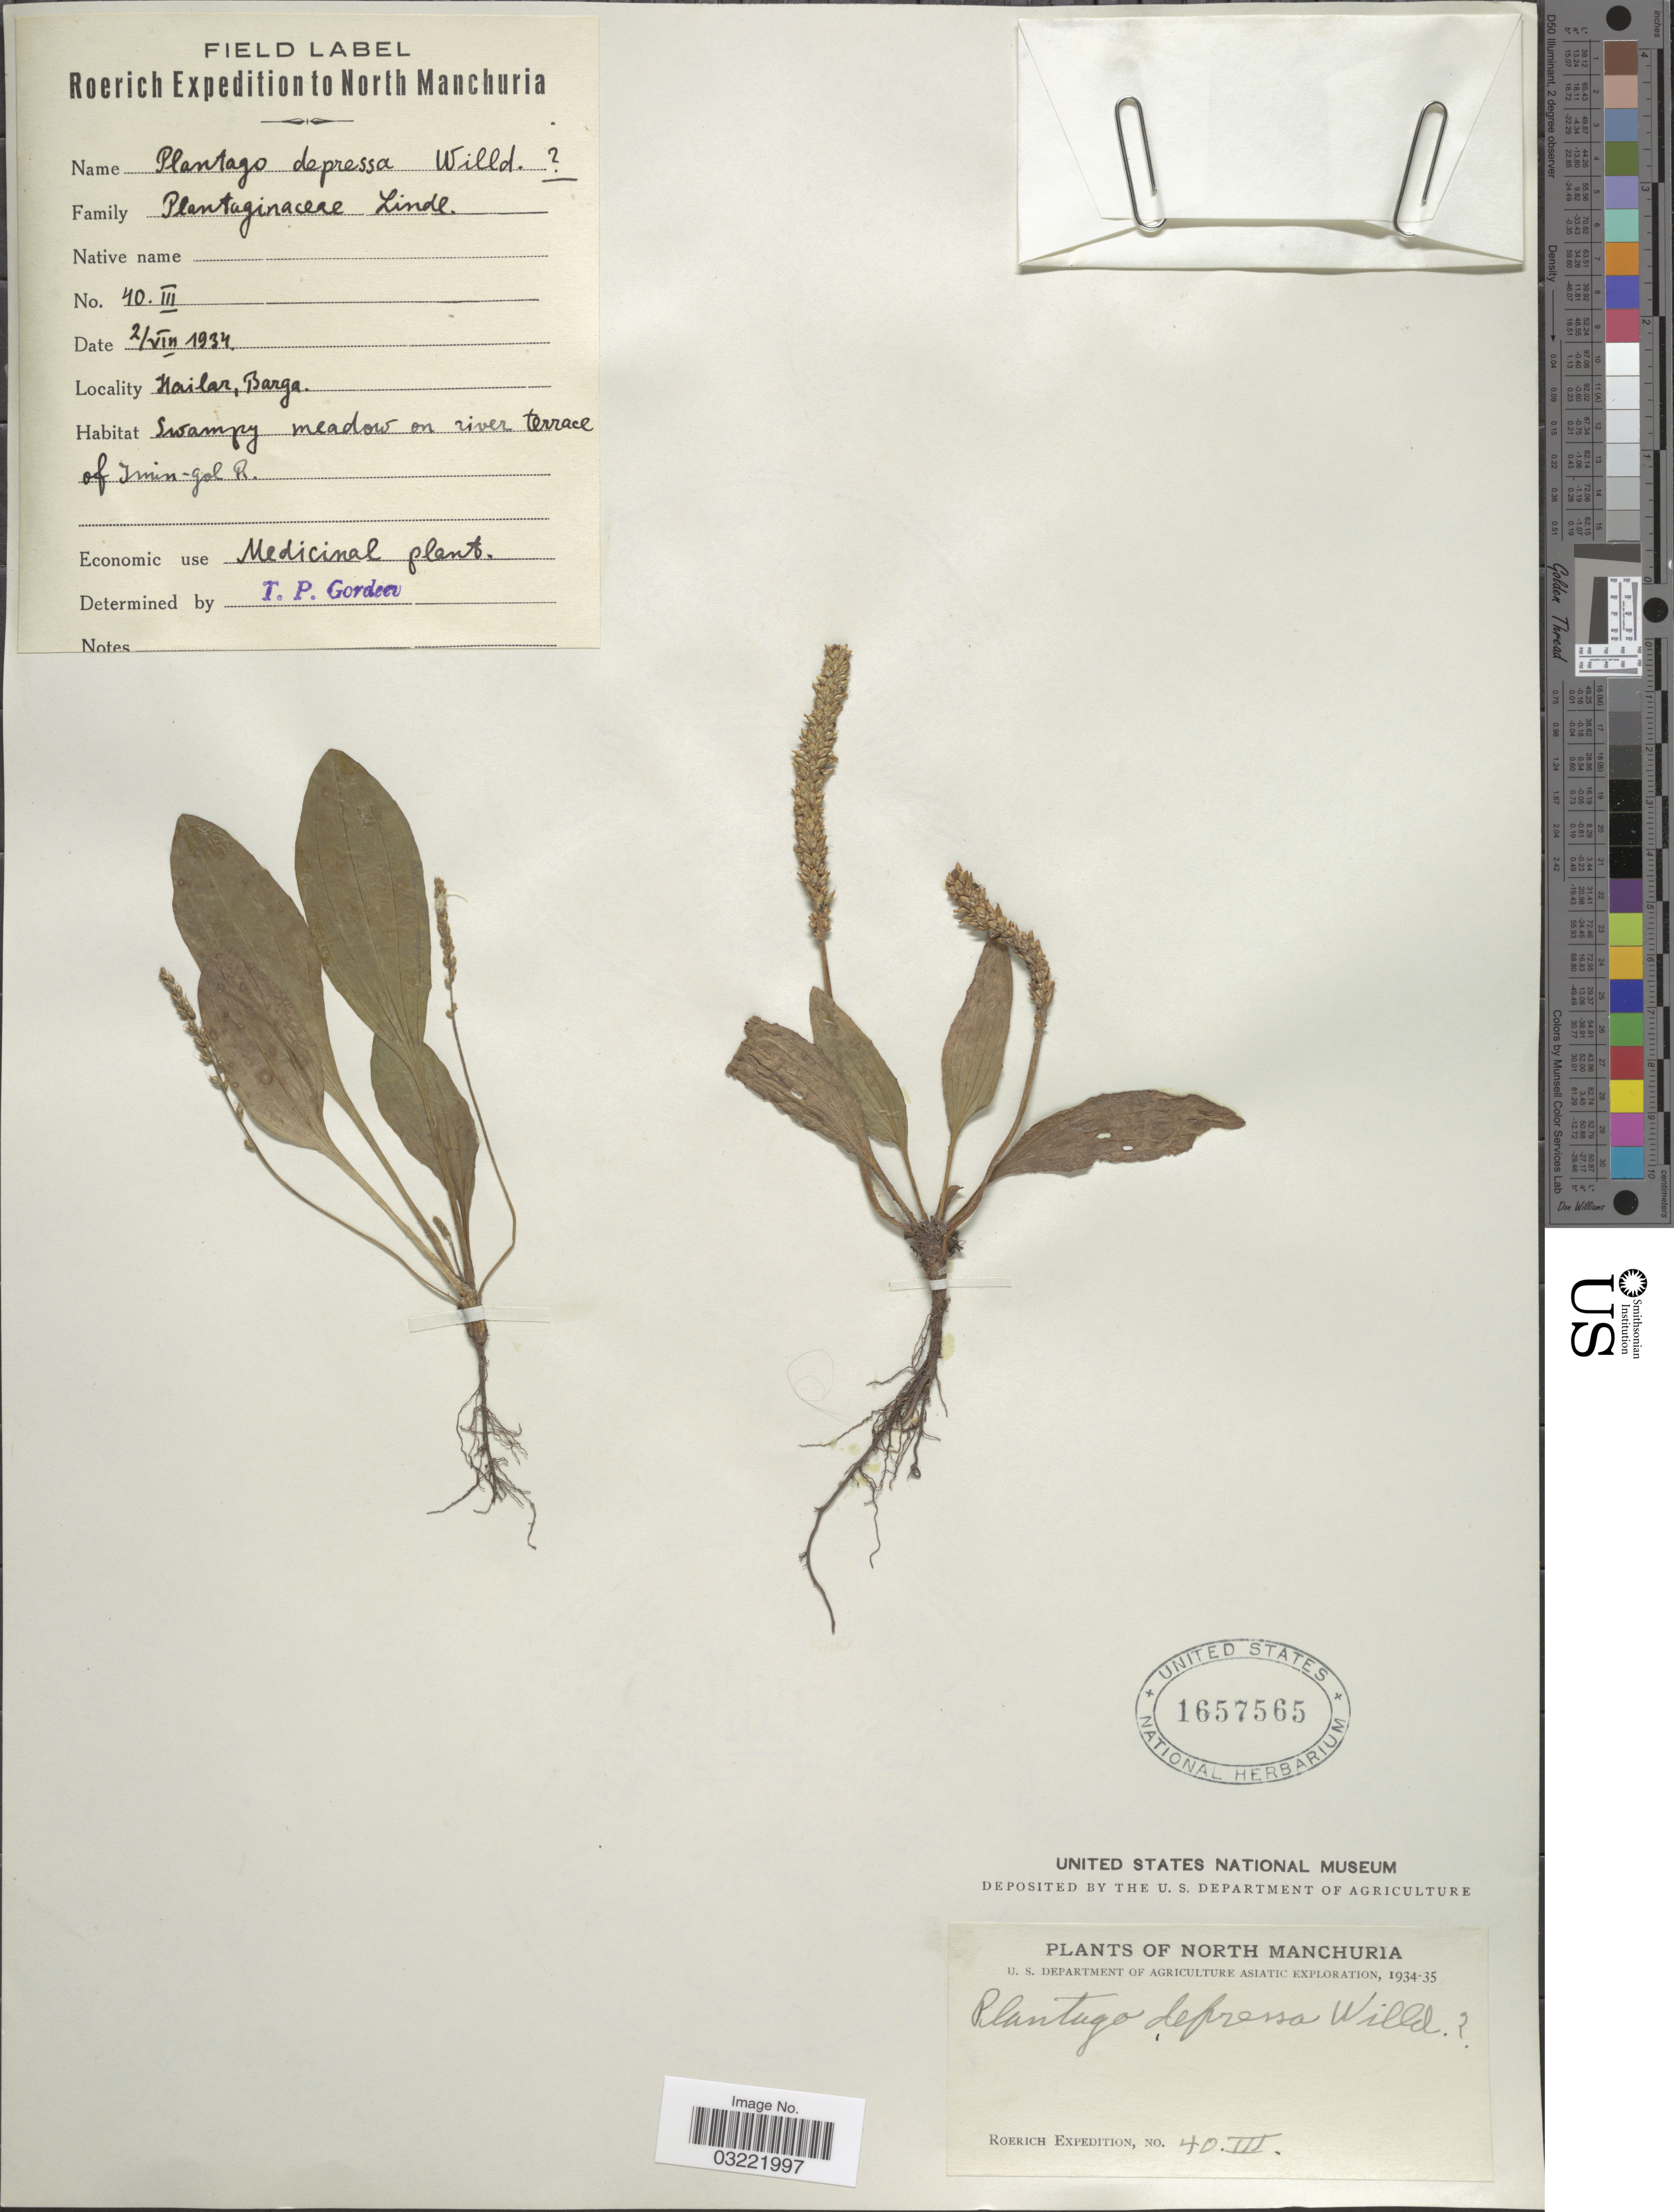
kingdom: Plantae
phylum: Tracheophyta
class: Magnoliopsida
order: Lamiales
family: Plantaginaceae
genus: Plantago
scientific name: Plantago depressa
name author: Willd.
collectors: -. Roerich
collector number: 40III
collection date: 1934-08-02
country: China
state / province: Nei Monggol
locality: North Manchuria. Hailar, Barga. Swampy meadow on river terrace of Imin [interpreted]-gol R.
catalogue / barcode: US 1657565